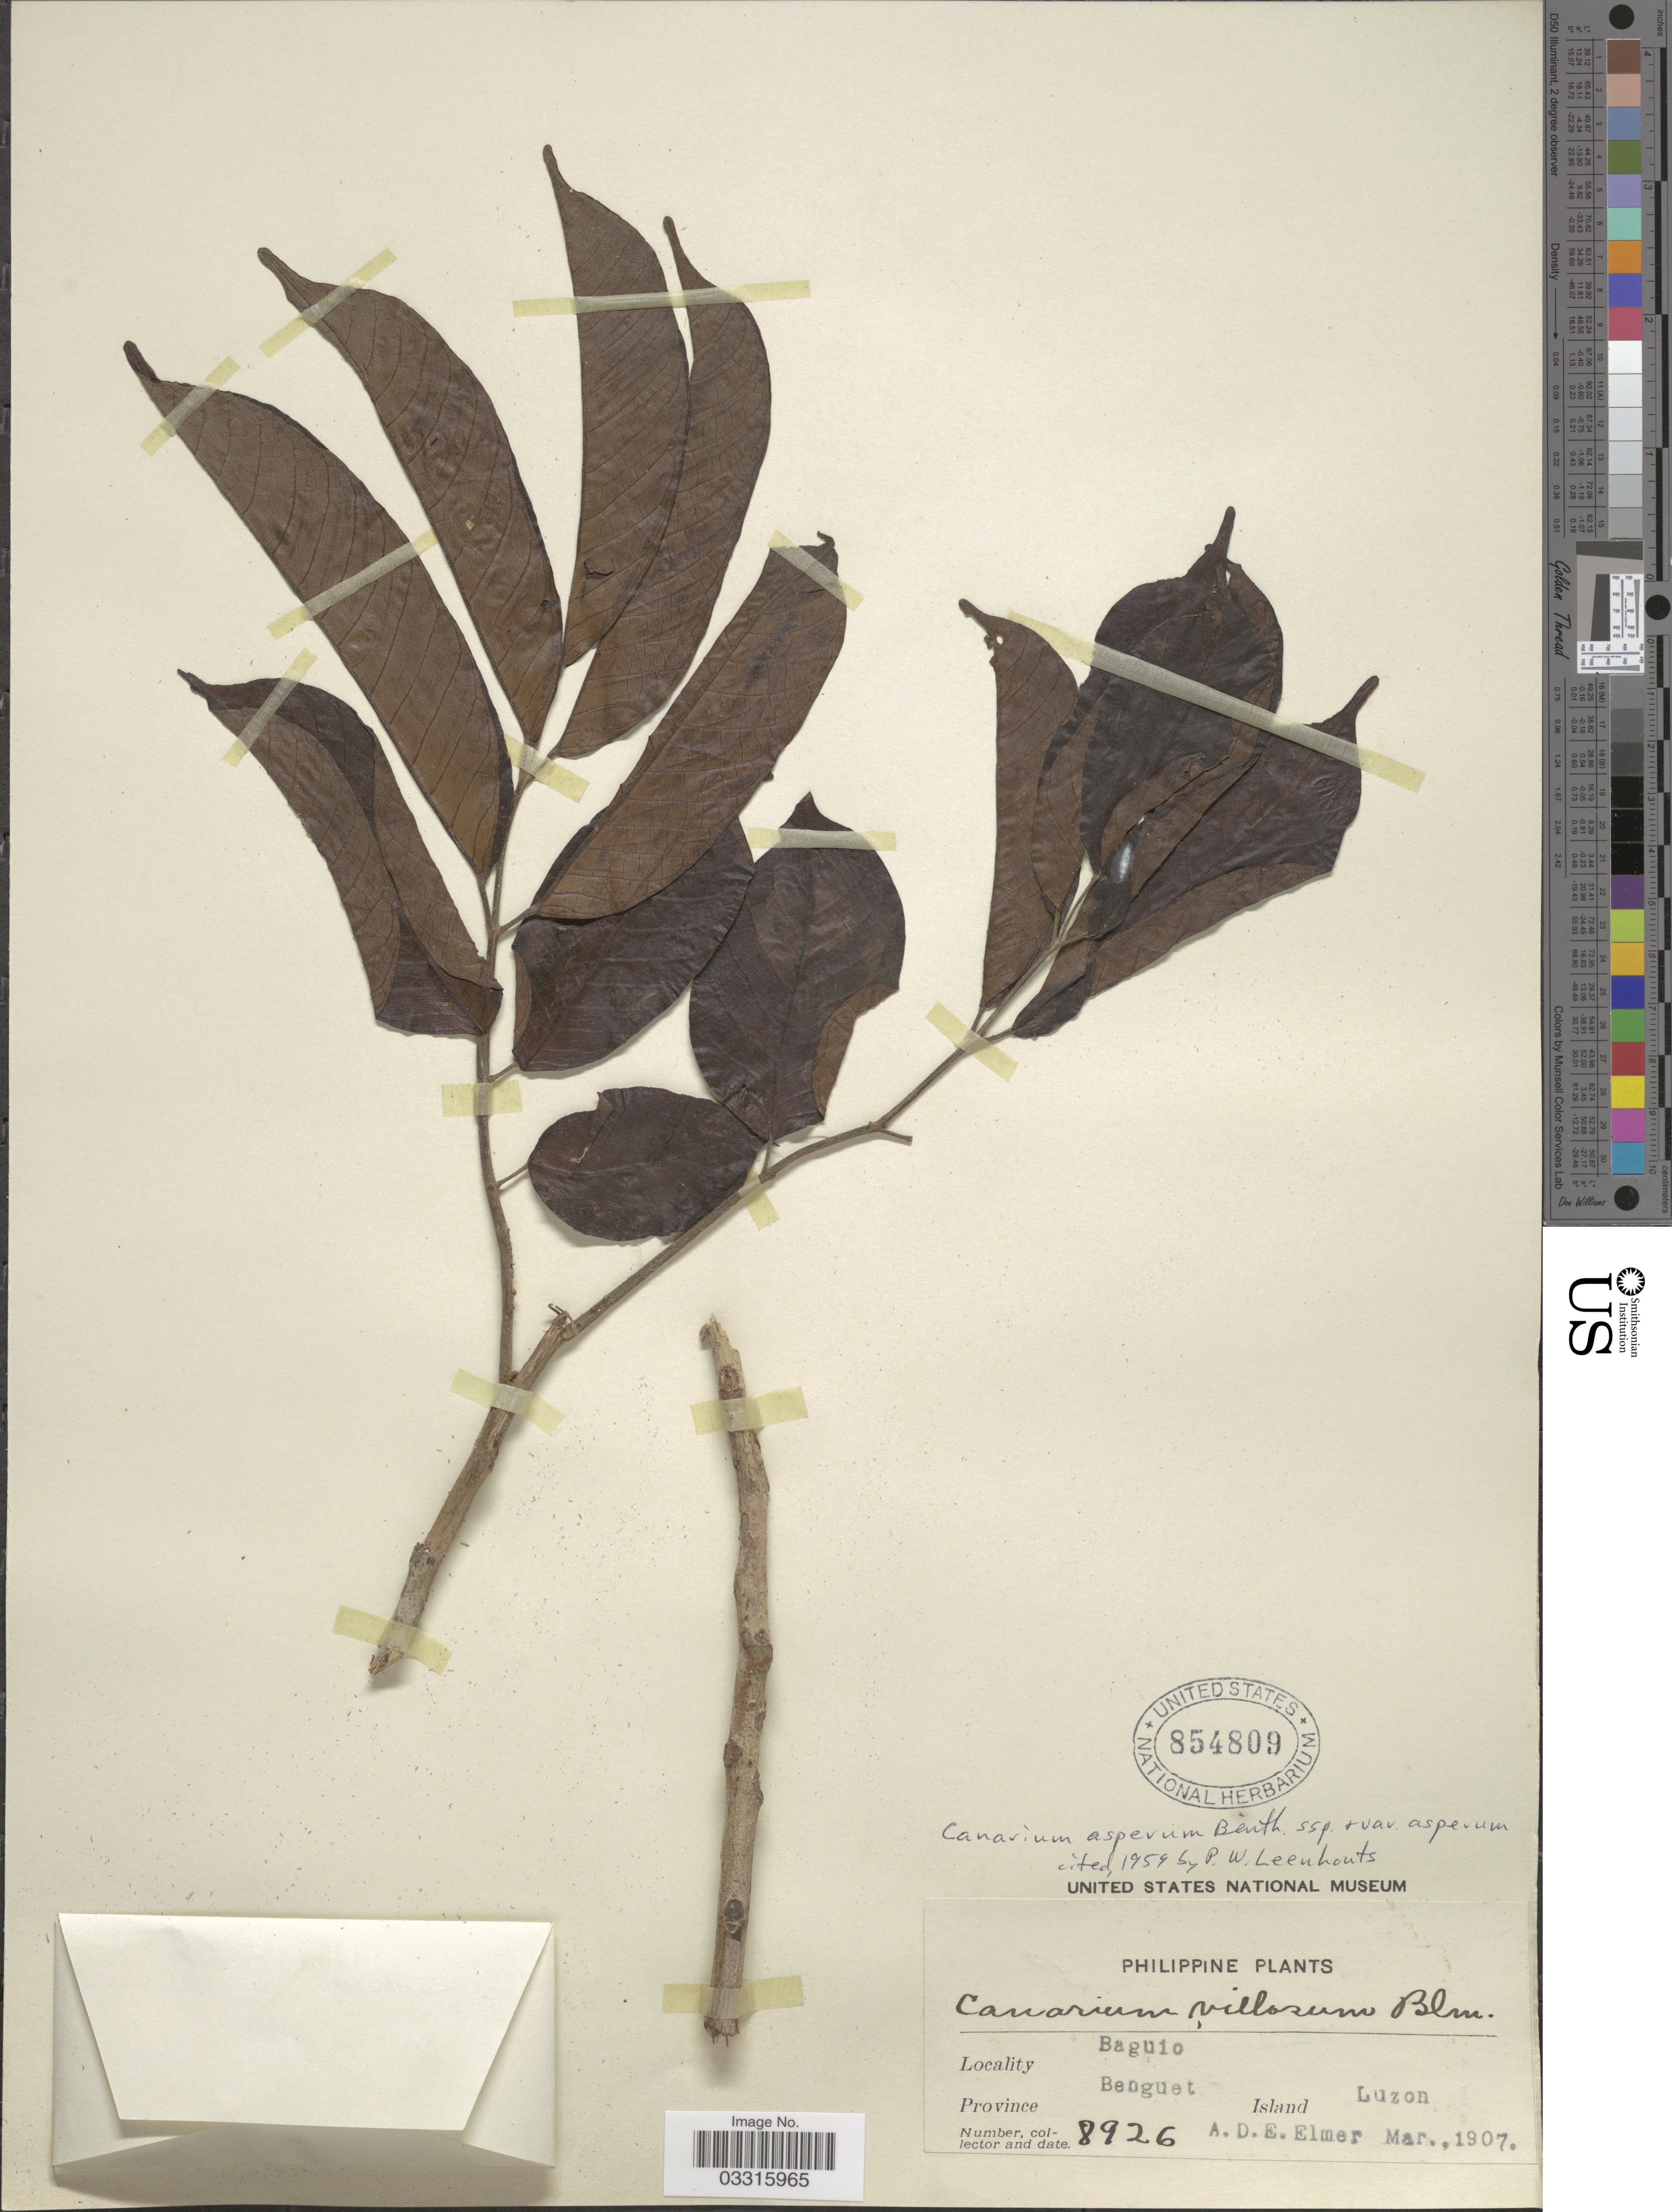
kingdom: Plantae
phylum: Tracheophyta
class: Magnoliopsida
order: Sapindales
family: Burseraceae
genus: Canarium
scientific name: Canarium asperum subsp. asperum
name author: Benth.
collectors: A. D. E. Elmer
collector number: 8926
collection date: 1907-03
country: Philippines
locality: Baguio, Province Benguet. Island Luzon.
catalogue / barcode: US 854809